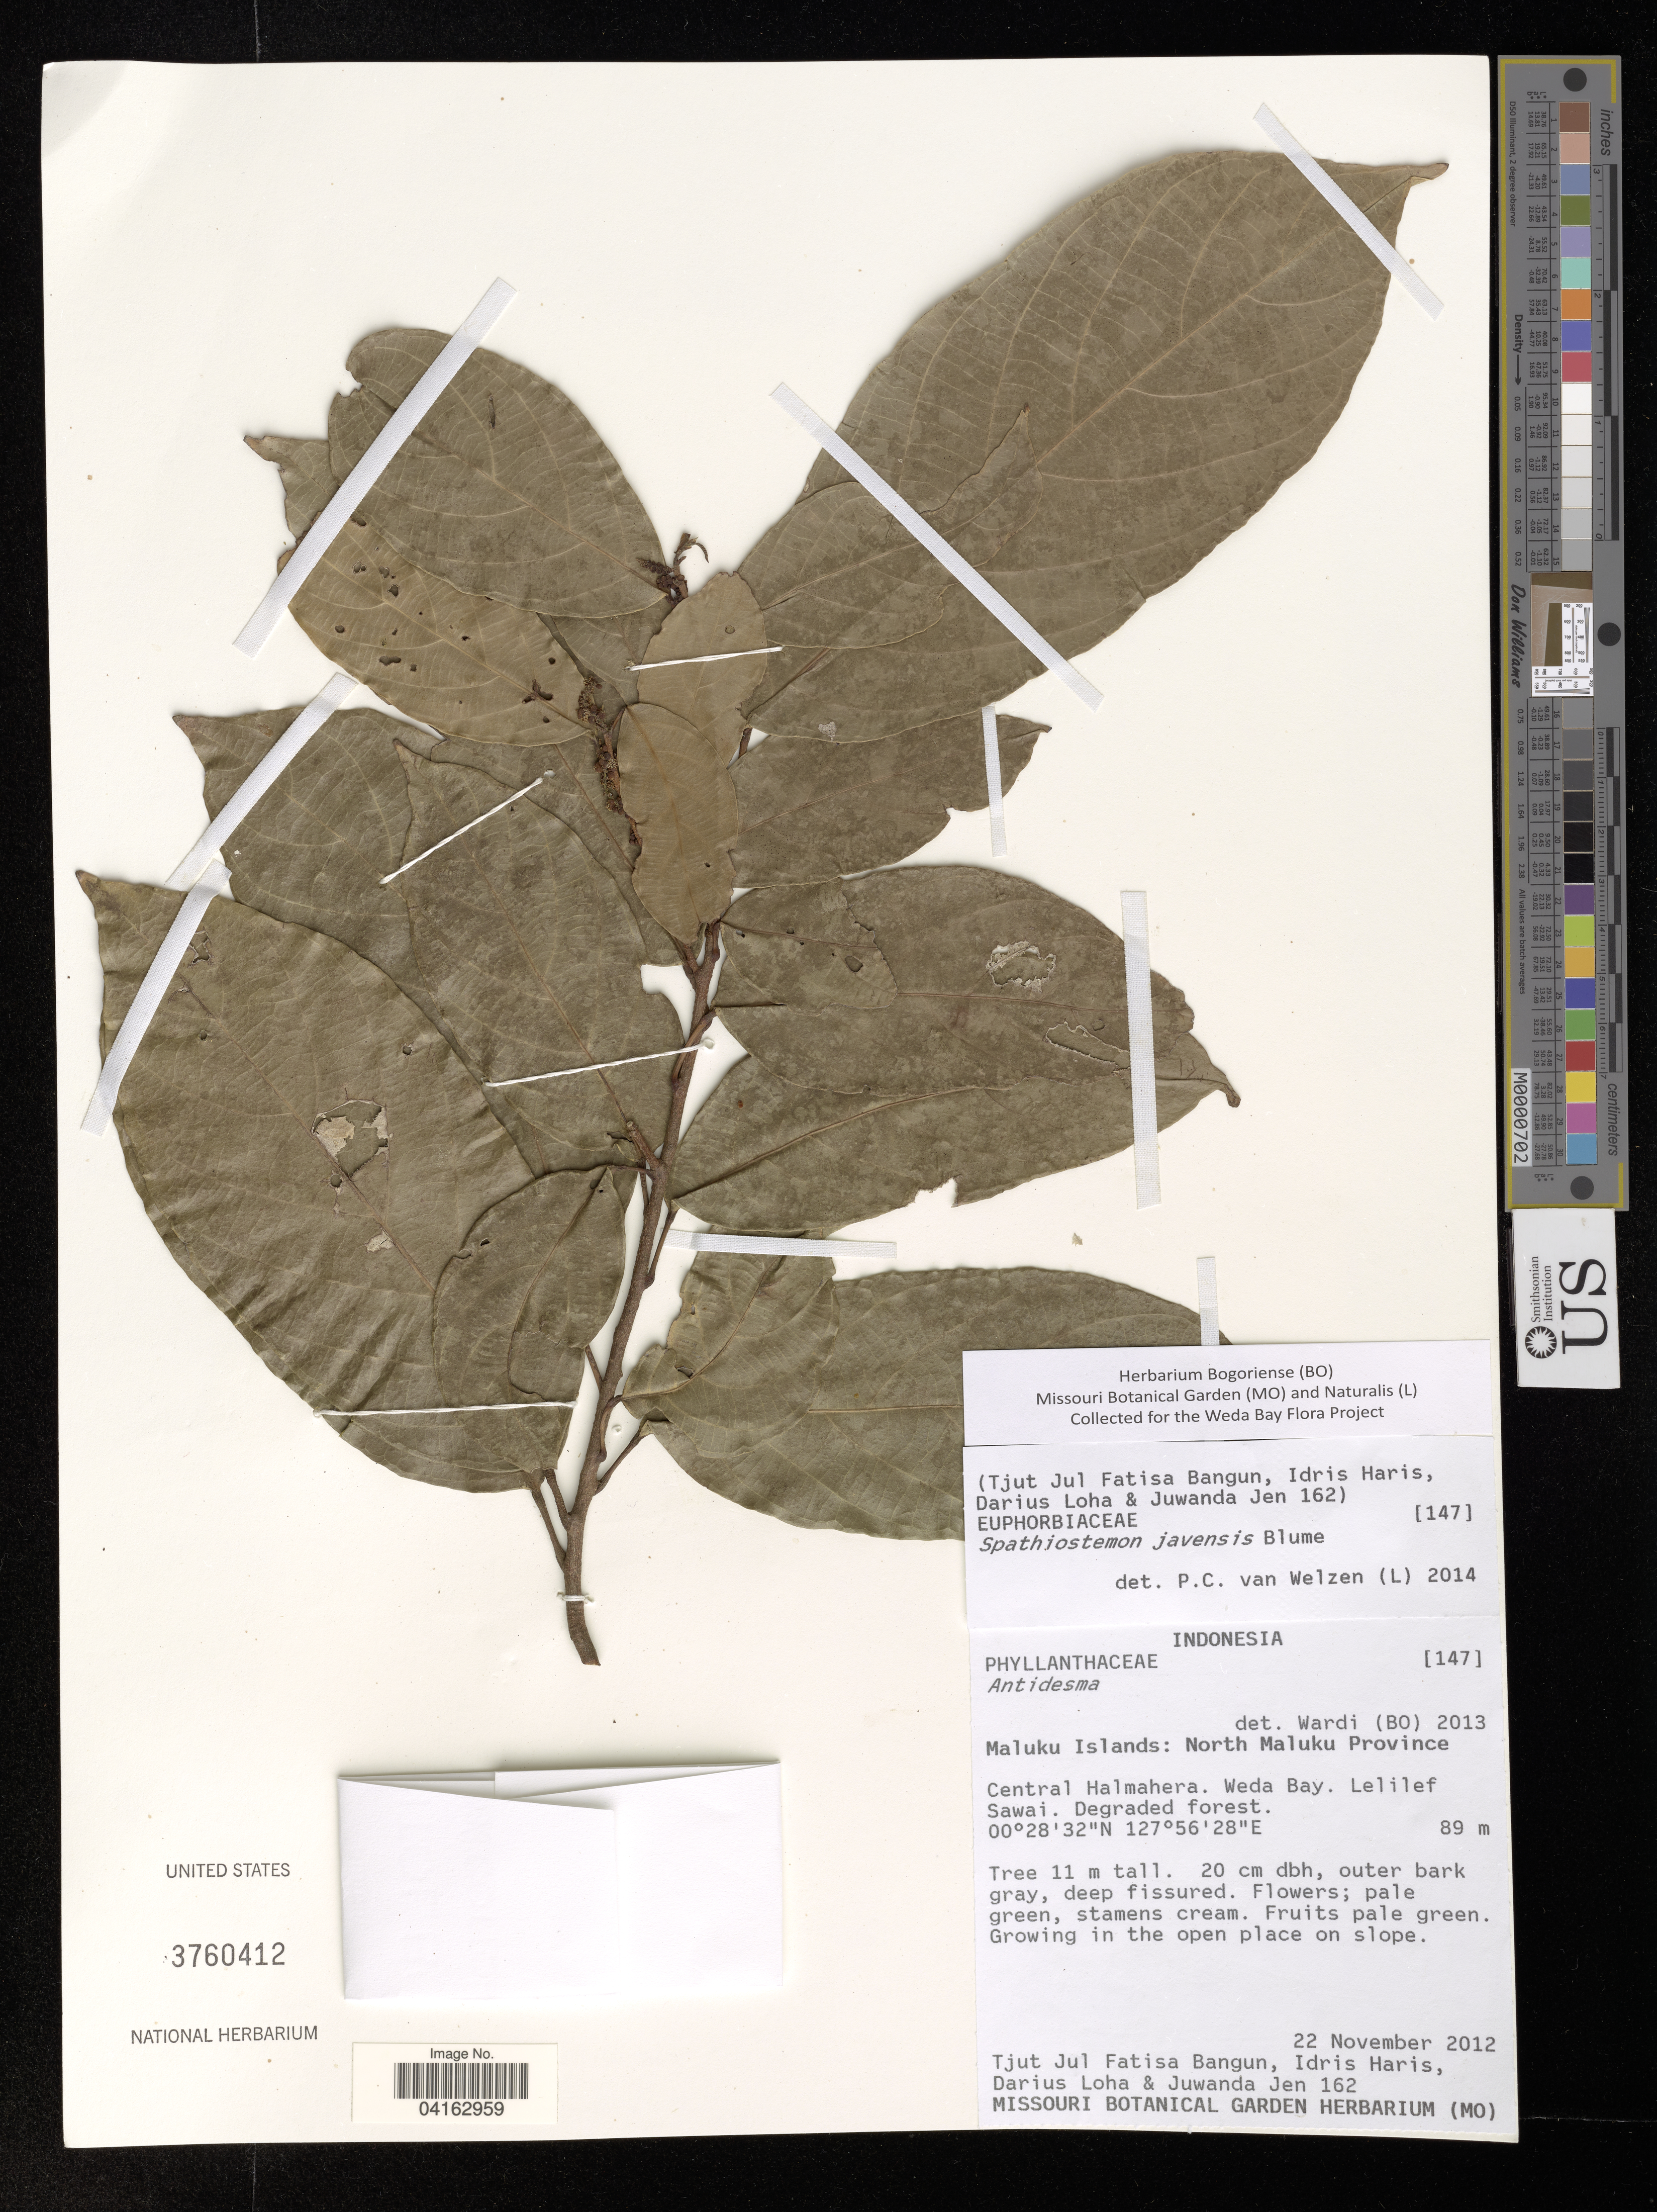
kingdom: Plantae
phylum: Tracheophyta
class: Magnoliopsida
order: Malpighiales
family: Euphorbiaceae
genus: Spathiostemon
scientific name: Spathiostemon javensis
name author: Blume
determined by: Welzen, P. C. van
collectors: T. Bangun, I. Haris, D. Loha & J. Juwanda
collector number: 162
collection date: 2012-11-22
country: Indonesia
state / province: Maluku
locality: Maluku Islands: North Maluku Province. Central Halmahera. Weda Bay. Lelilef Sawai.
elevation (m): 89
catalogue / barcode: US 3760412